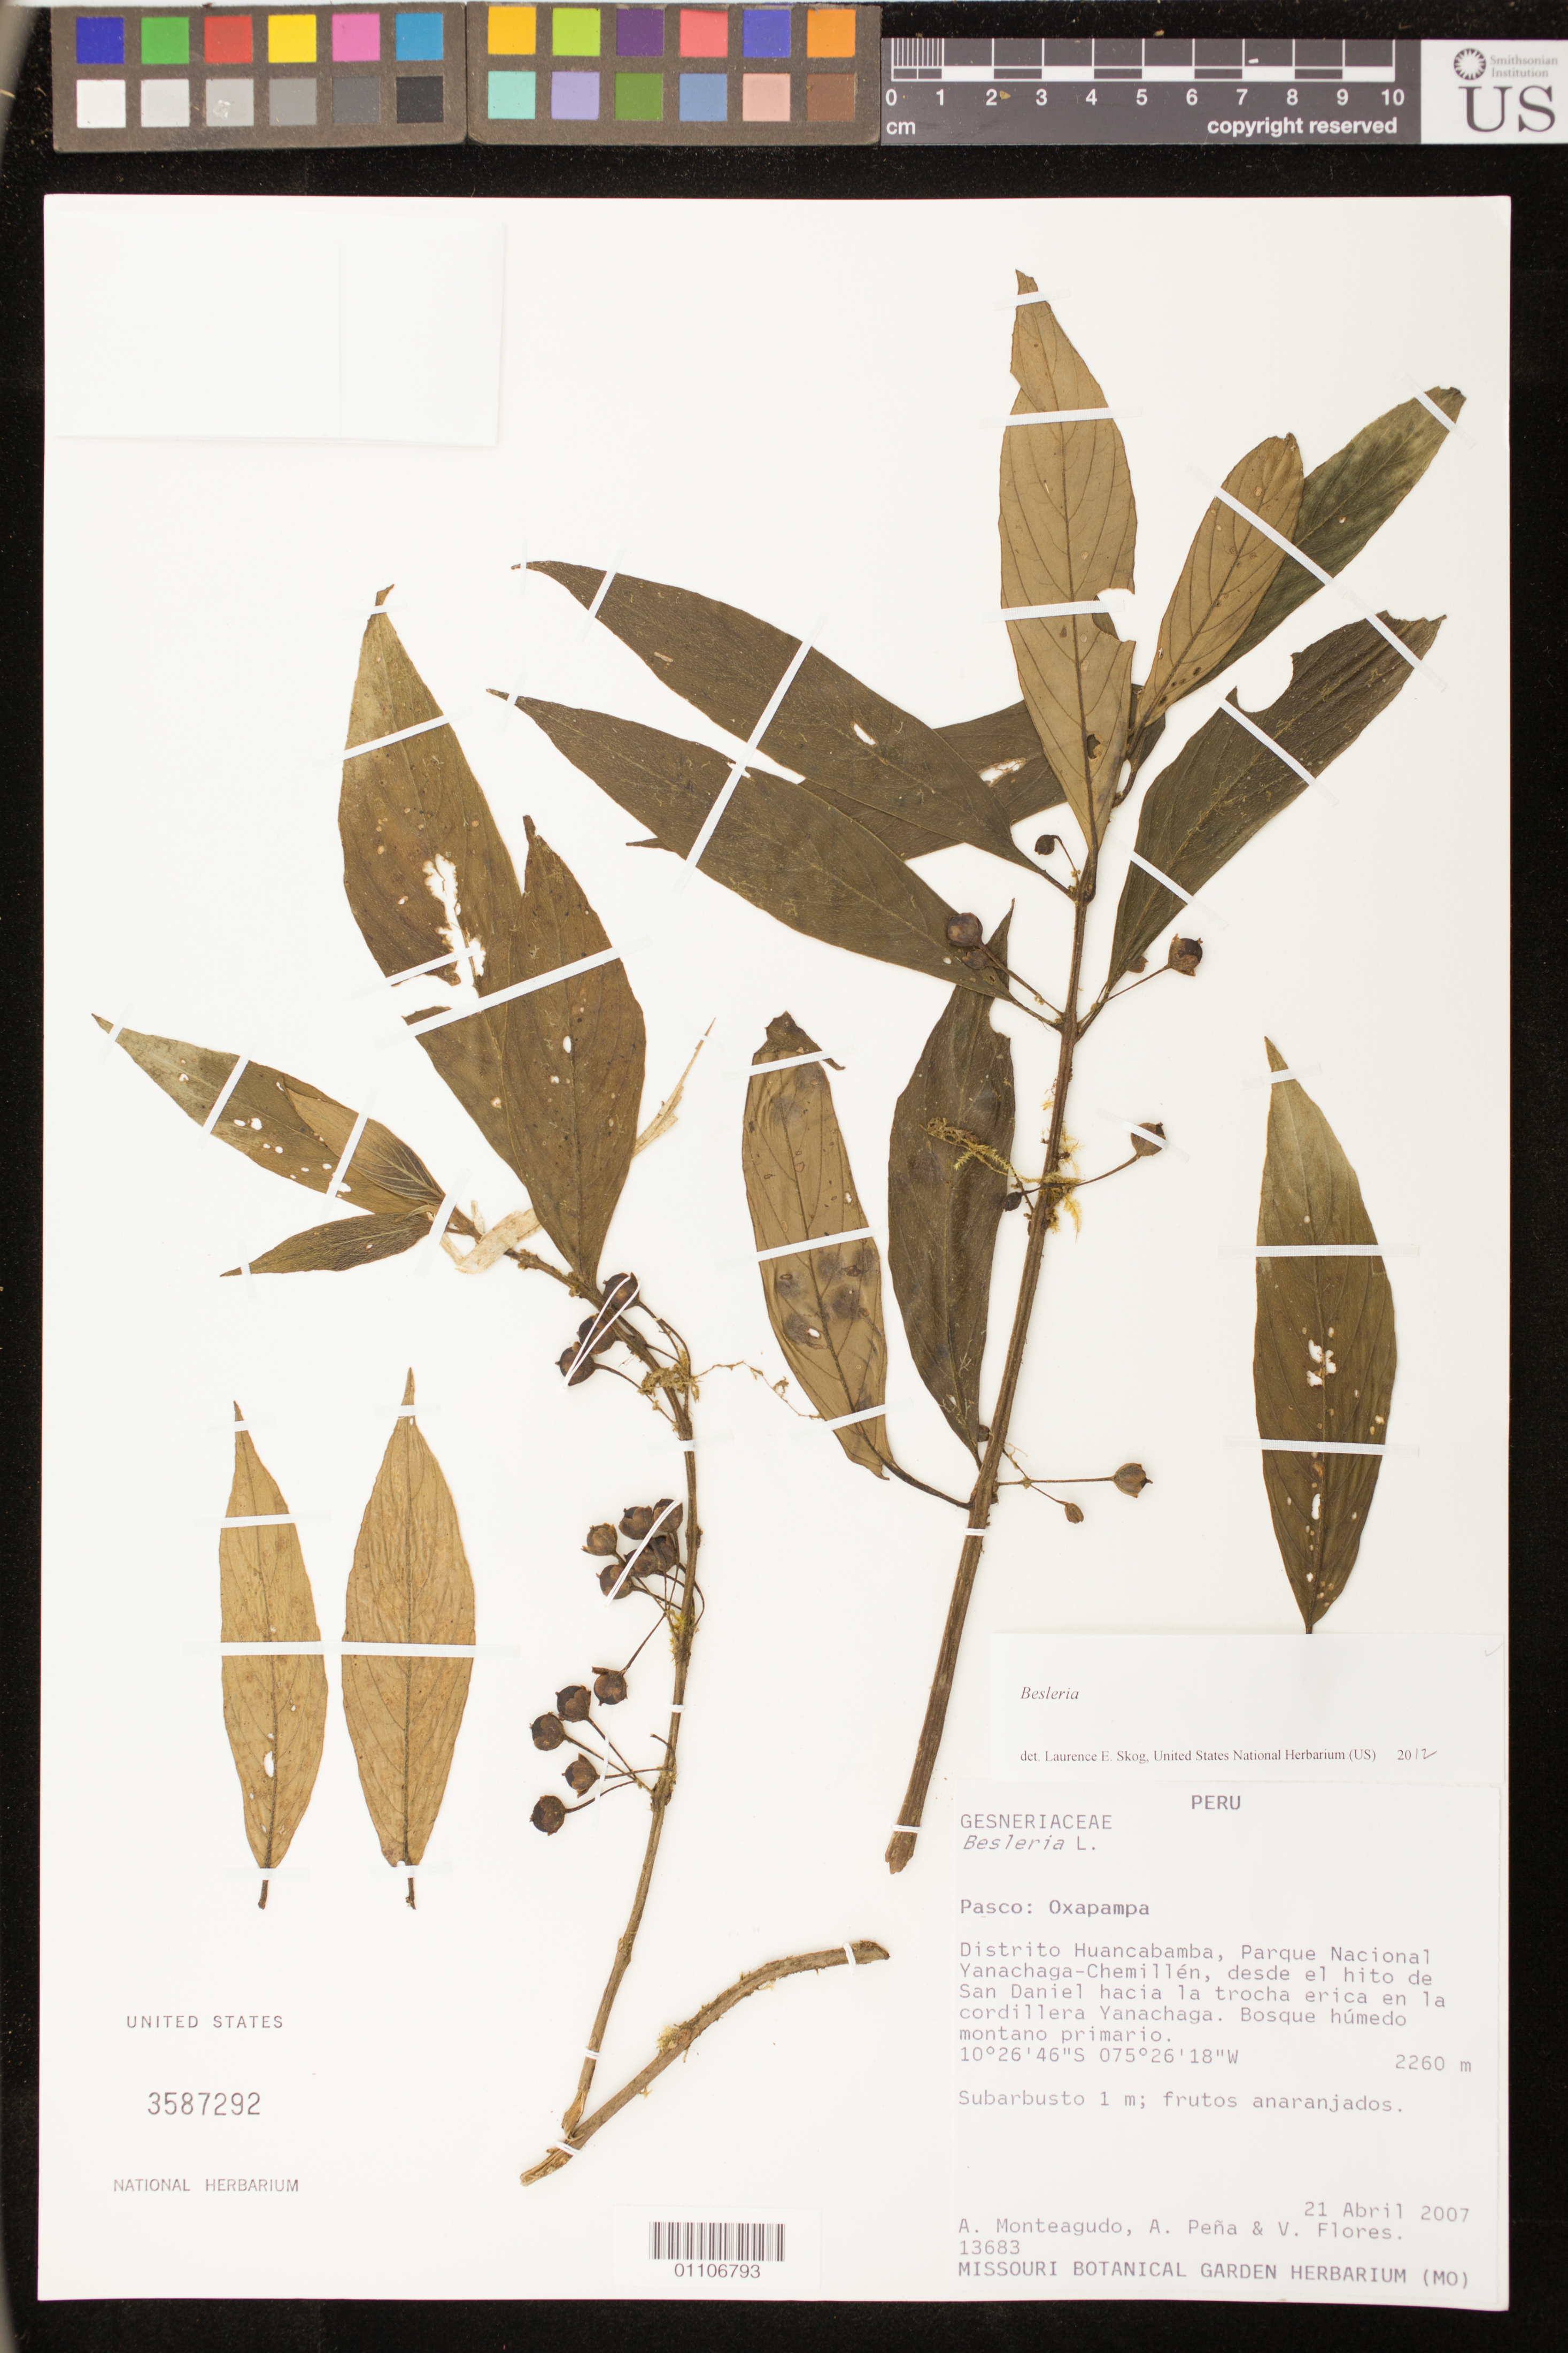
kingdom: Plantae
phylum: Tracheophyta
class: Magnoliopsida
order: Lamiales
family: Gesneriaceae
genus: Besleria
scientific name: Besleria sp.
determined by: Skog, Laurence E.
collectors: A. Monteagudo, A. Pena & V. Flores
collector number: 13683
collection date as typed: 21 Apr 2007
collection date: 2007-04-21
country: Peru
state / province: Pasco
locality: Oxapampa: Distrito Huancabamba, Parque Nacional Yanachaga-Chemillen, desde el hito de San Daniel hacia la trocha erica en la cordillera Yanachaga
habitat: Bosque humedo montano primario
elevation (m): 2260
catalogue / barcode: US 3587292